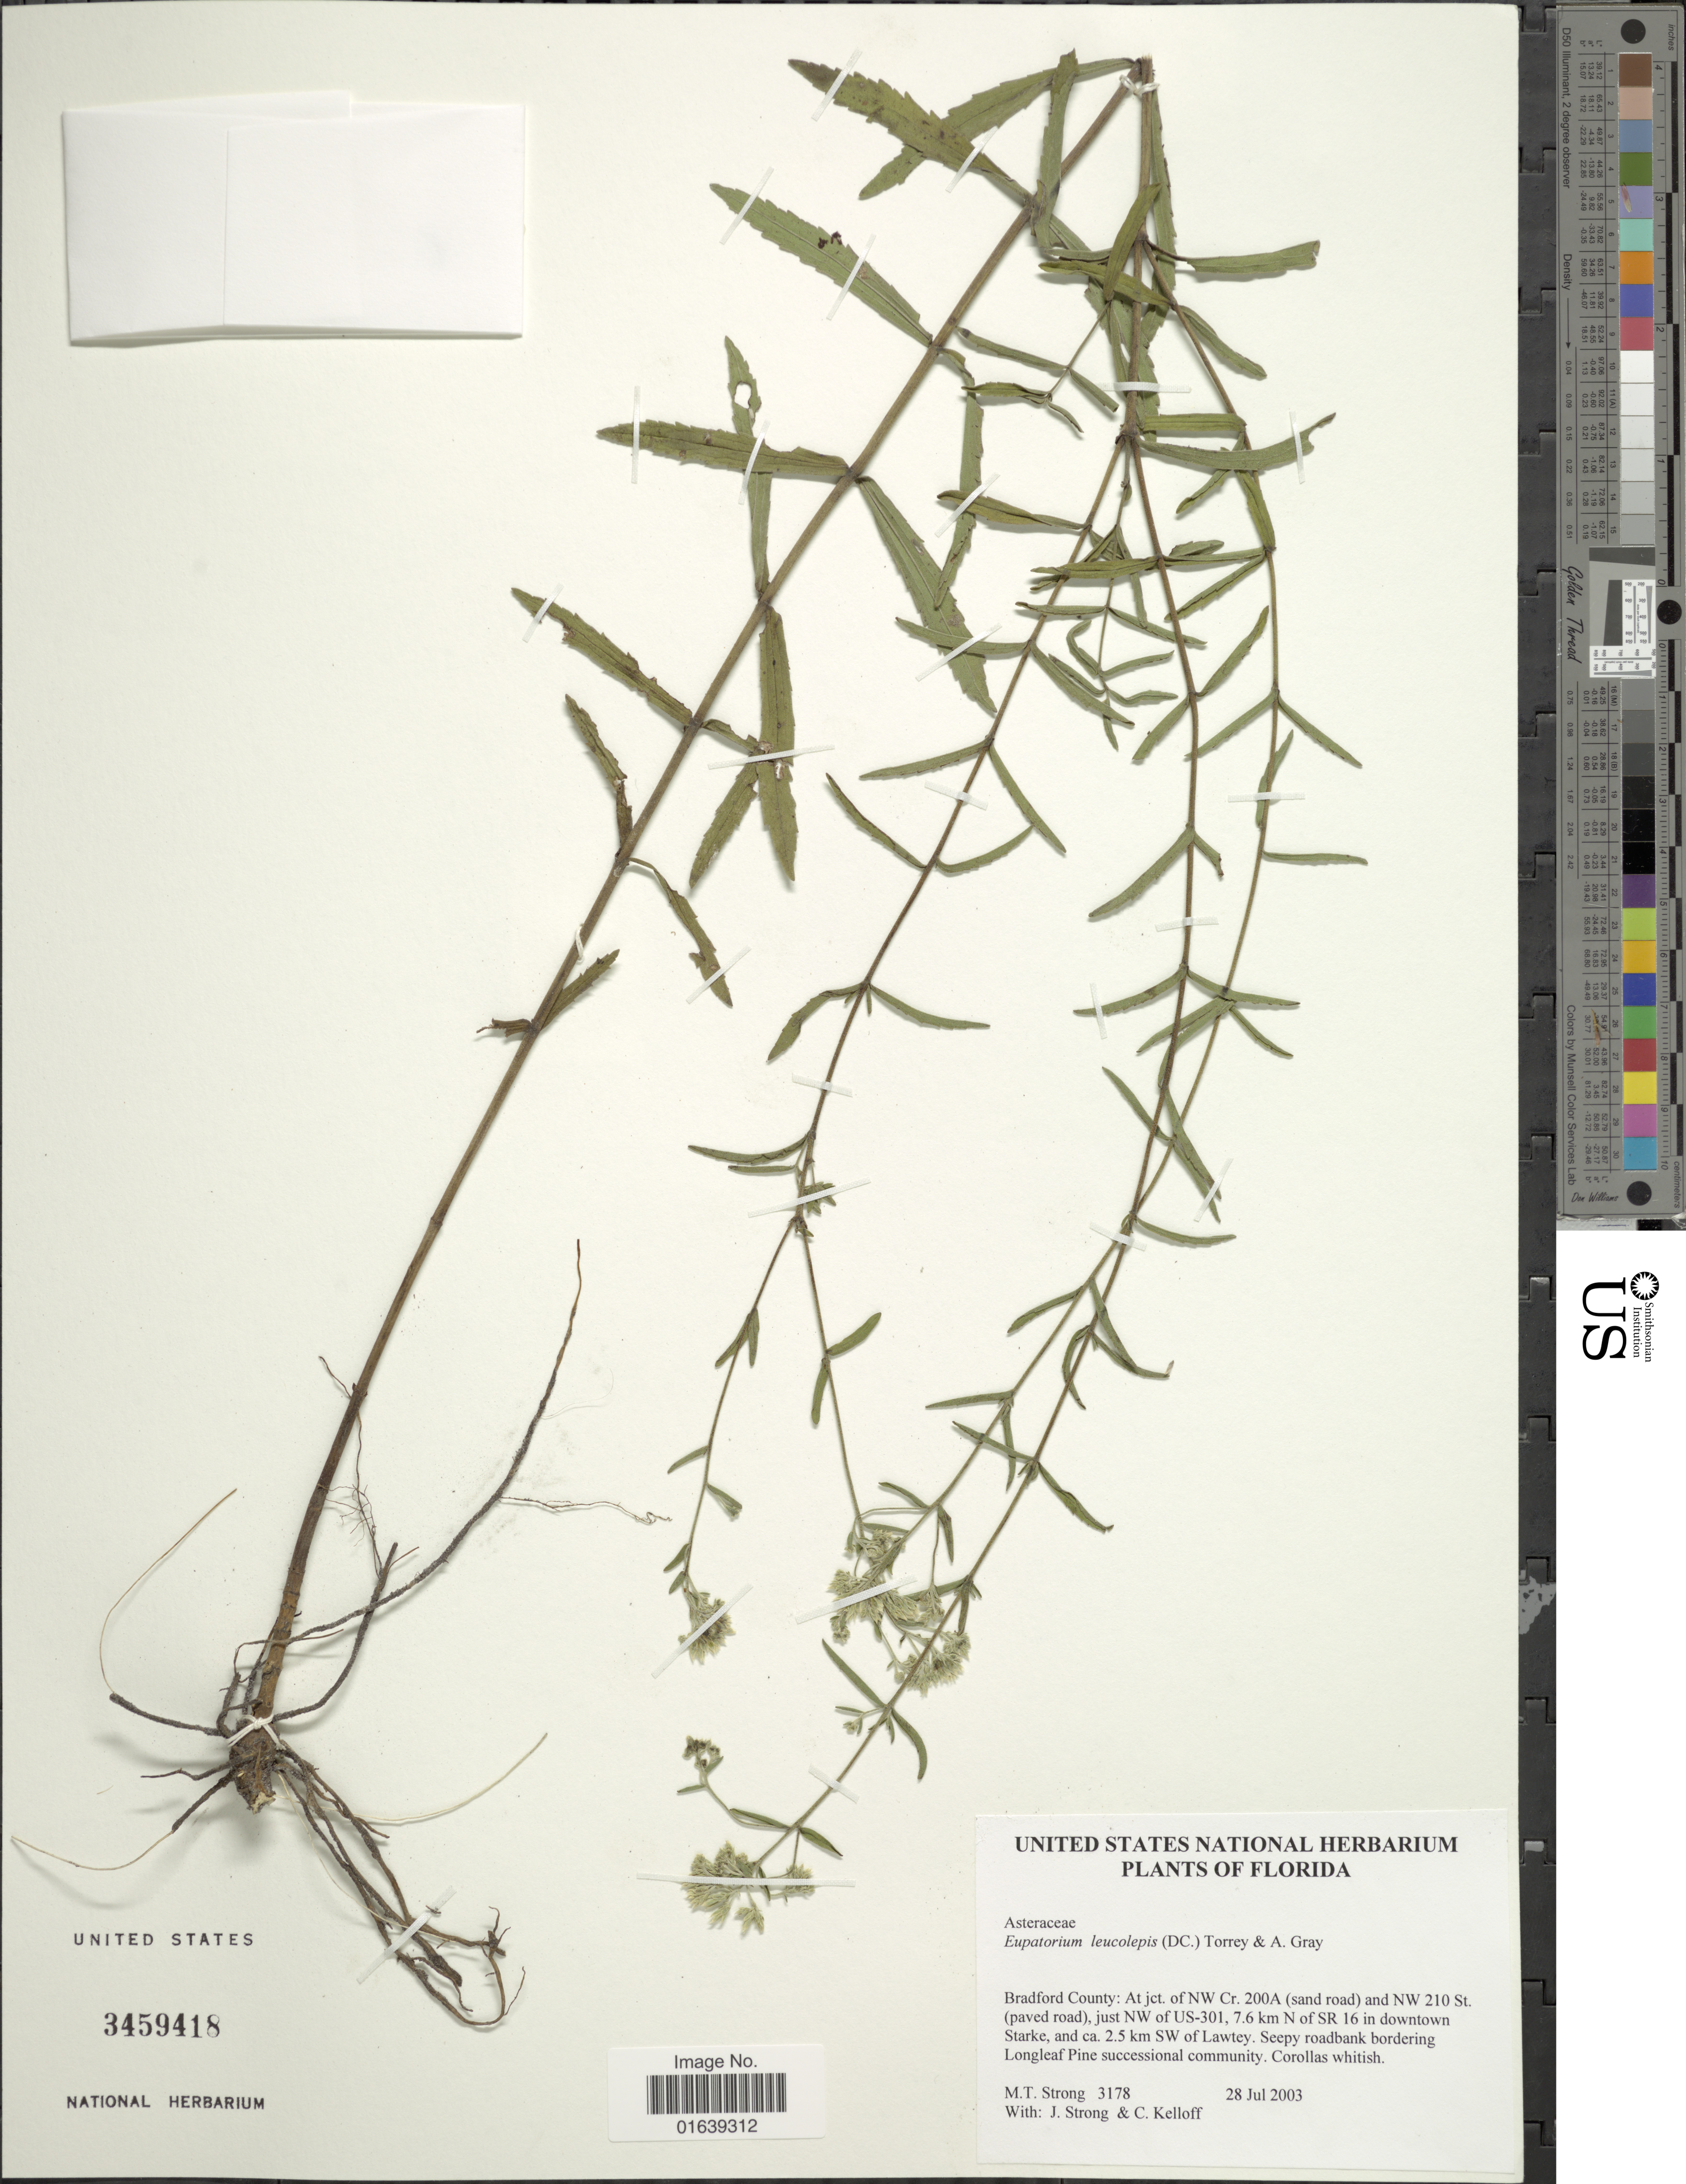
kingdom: Plantae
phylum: Tracheophyta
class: Magnoliopsida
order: Asterales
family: Asteraceae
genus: Eupatorium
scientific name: Eupatorium leucolepis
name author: (DC.) Torr. & A. Gray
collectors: M. T. Strong, J. L. Strong & C. L. Kelloff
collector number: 3178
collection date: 2003-07-28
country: United States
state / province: Florida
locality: Florida. Bradord County: At jct. of NW Cr. 200A (sand road) and NW 210 St. (paved road), just NW of US-301, 7.6 km N of SR 16 in downtown Starke, and ca. 2.5 km SW of Lawtey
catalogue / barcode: US 3459418